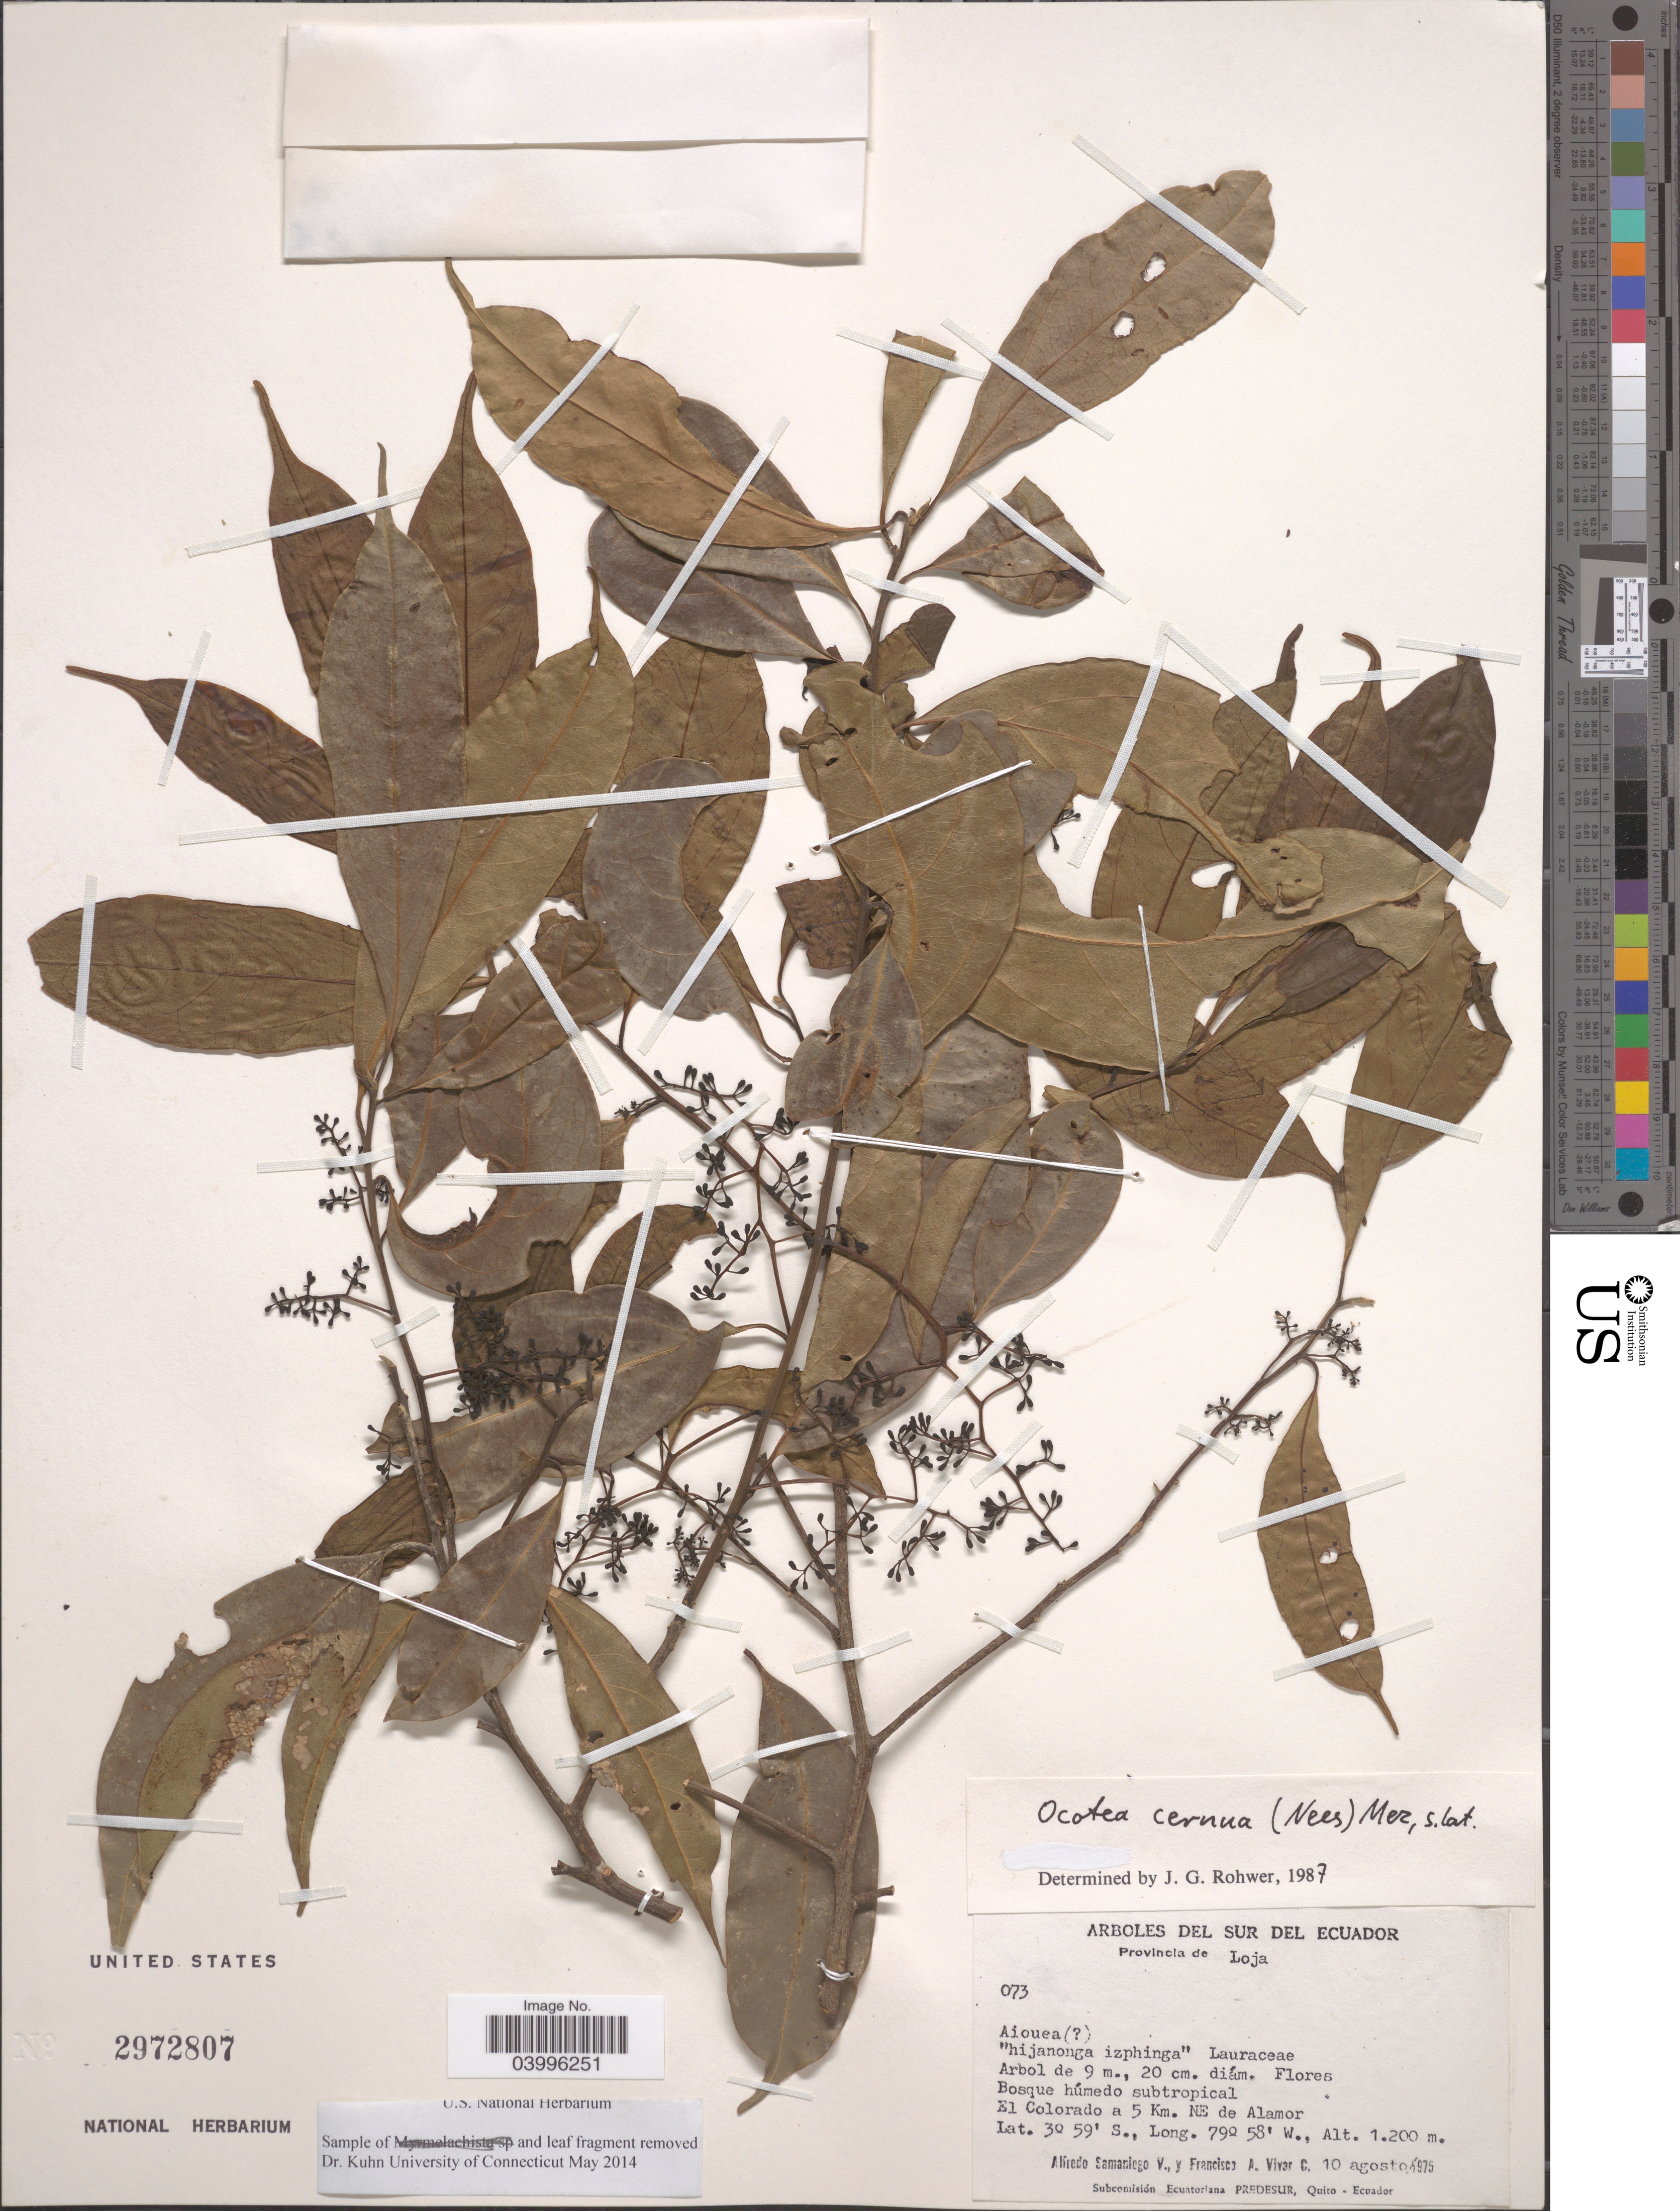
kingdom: Plantae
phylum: Tracheophyta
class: Magnoliopsida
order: Laurales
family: Lauraceae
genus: Ocotea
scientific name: Ocotea cernua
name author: (Nees) Mez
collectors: A. V. Samaniego & F. A. Vivar C.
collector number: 073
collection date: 1975-08-10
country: Ecuador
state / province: Loja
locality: Sur del Ecuador. El Colorado a 5 Km. NE de Alamor.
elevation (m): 1200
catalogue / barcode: US 2972807